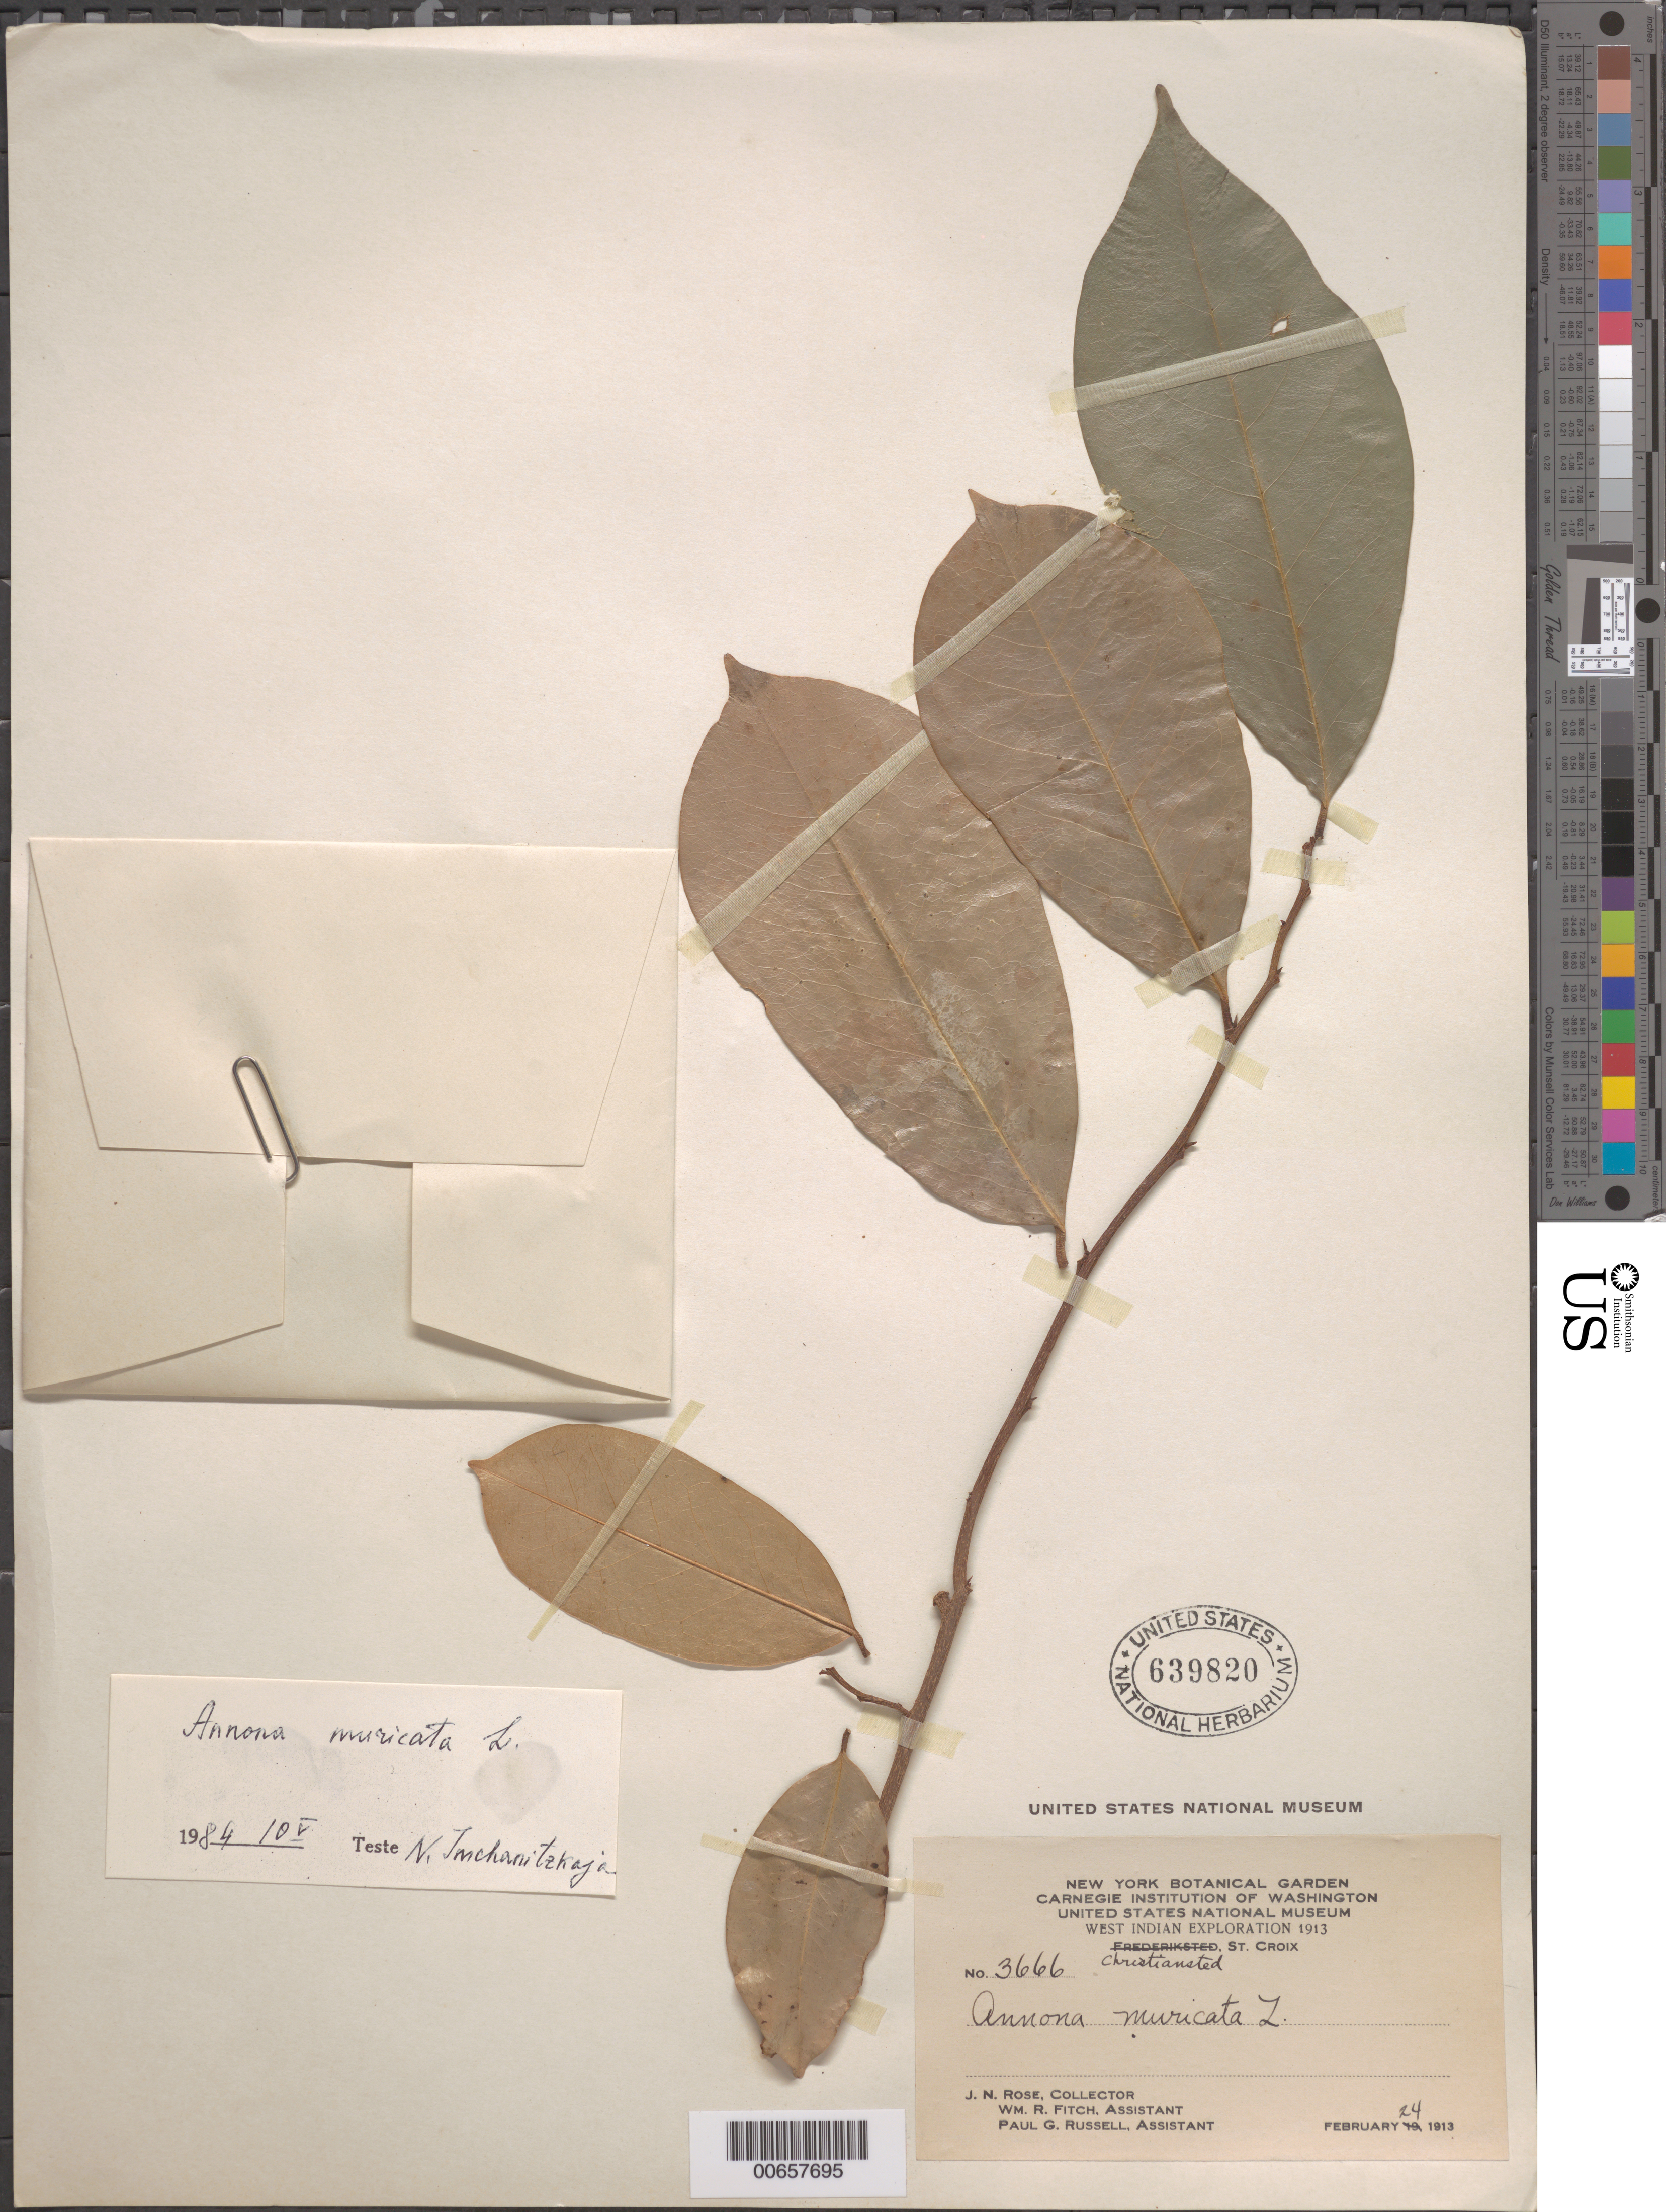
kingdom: Plantae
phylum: Tracheophyta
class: Magnoliopsida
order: Magnoliales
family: Annonaceae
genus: Annona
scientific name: Annona muricata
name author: L.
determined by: McChanitzkaja, N.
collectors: J. N. Rose, W. R. Fitch & P. G. Russell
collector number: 3666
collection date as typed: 24 Feb 1913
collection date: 1913-02-24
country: U.S. Virgin Islands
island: St. Croix Island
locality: Christiansted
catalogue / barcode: US 639820